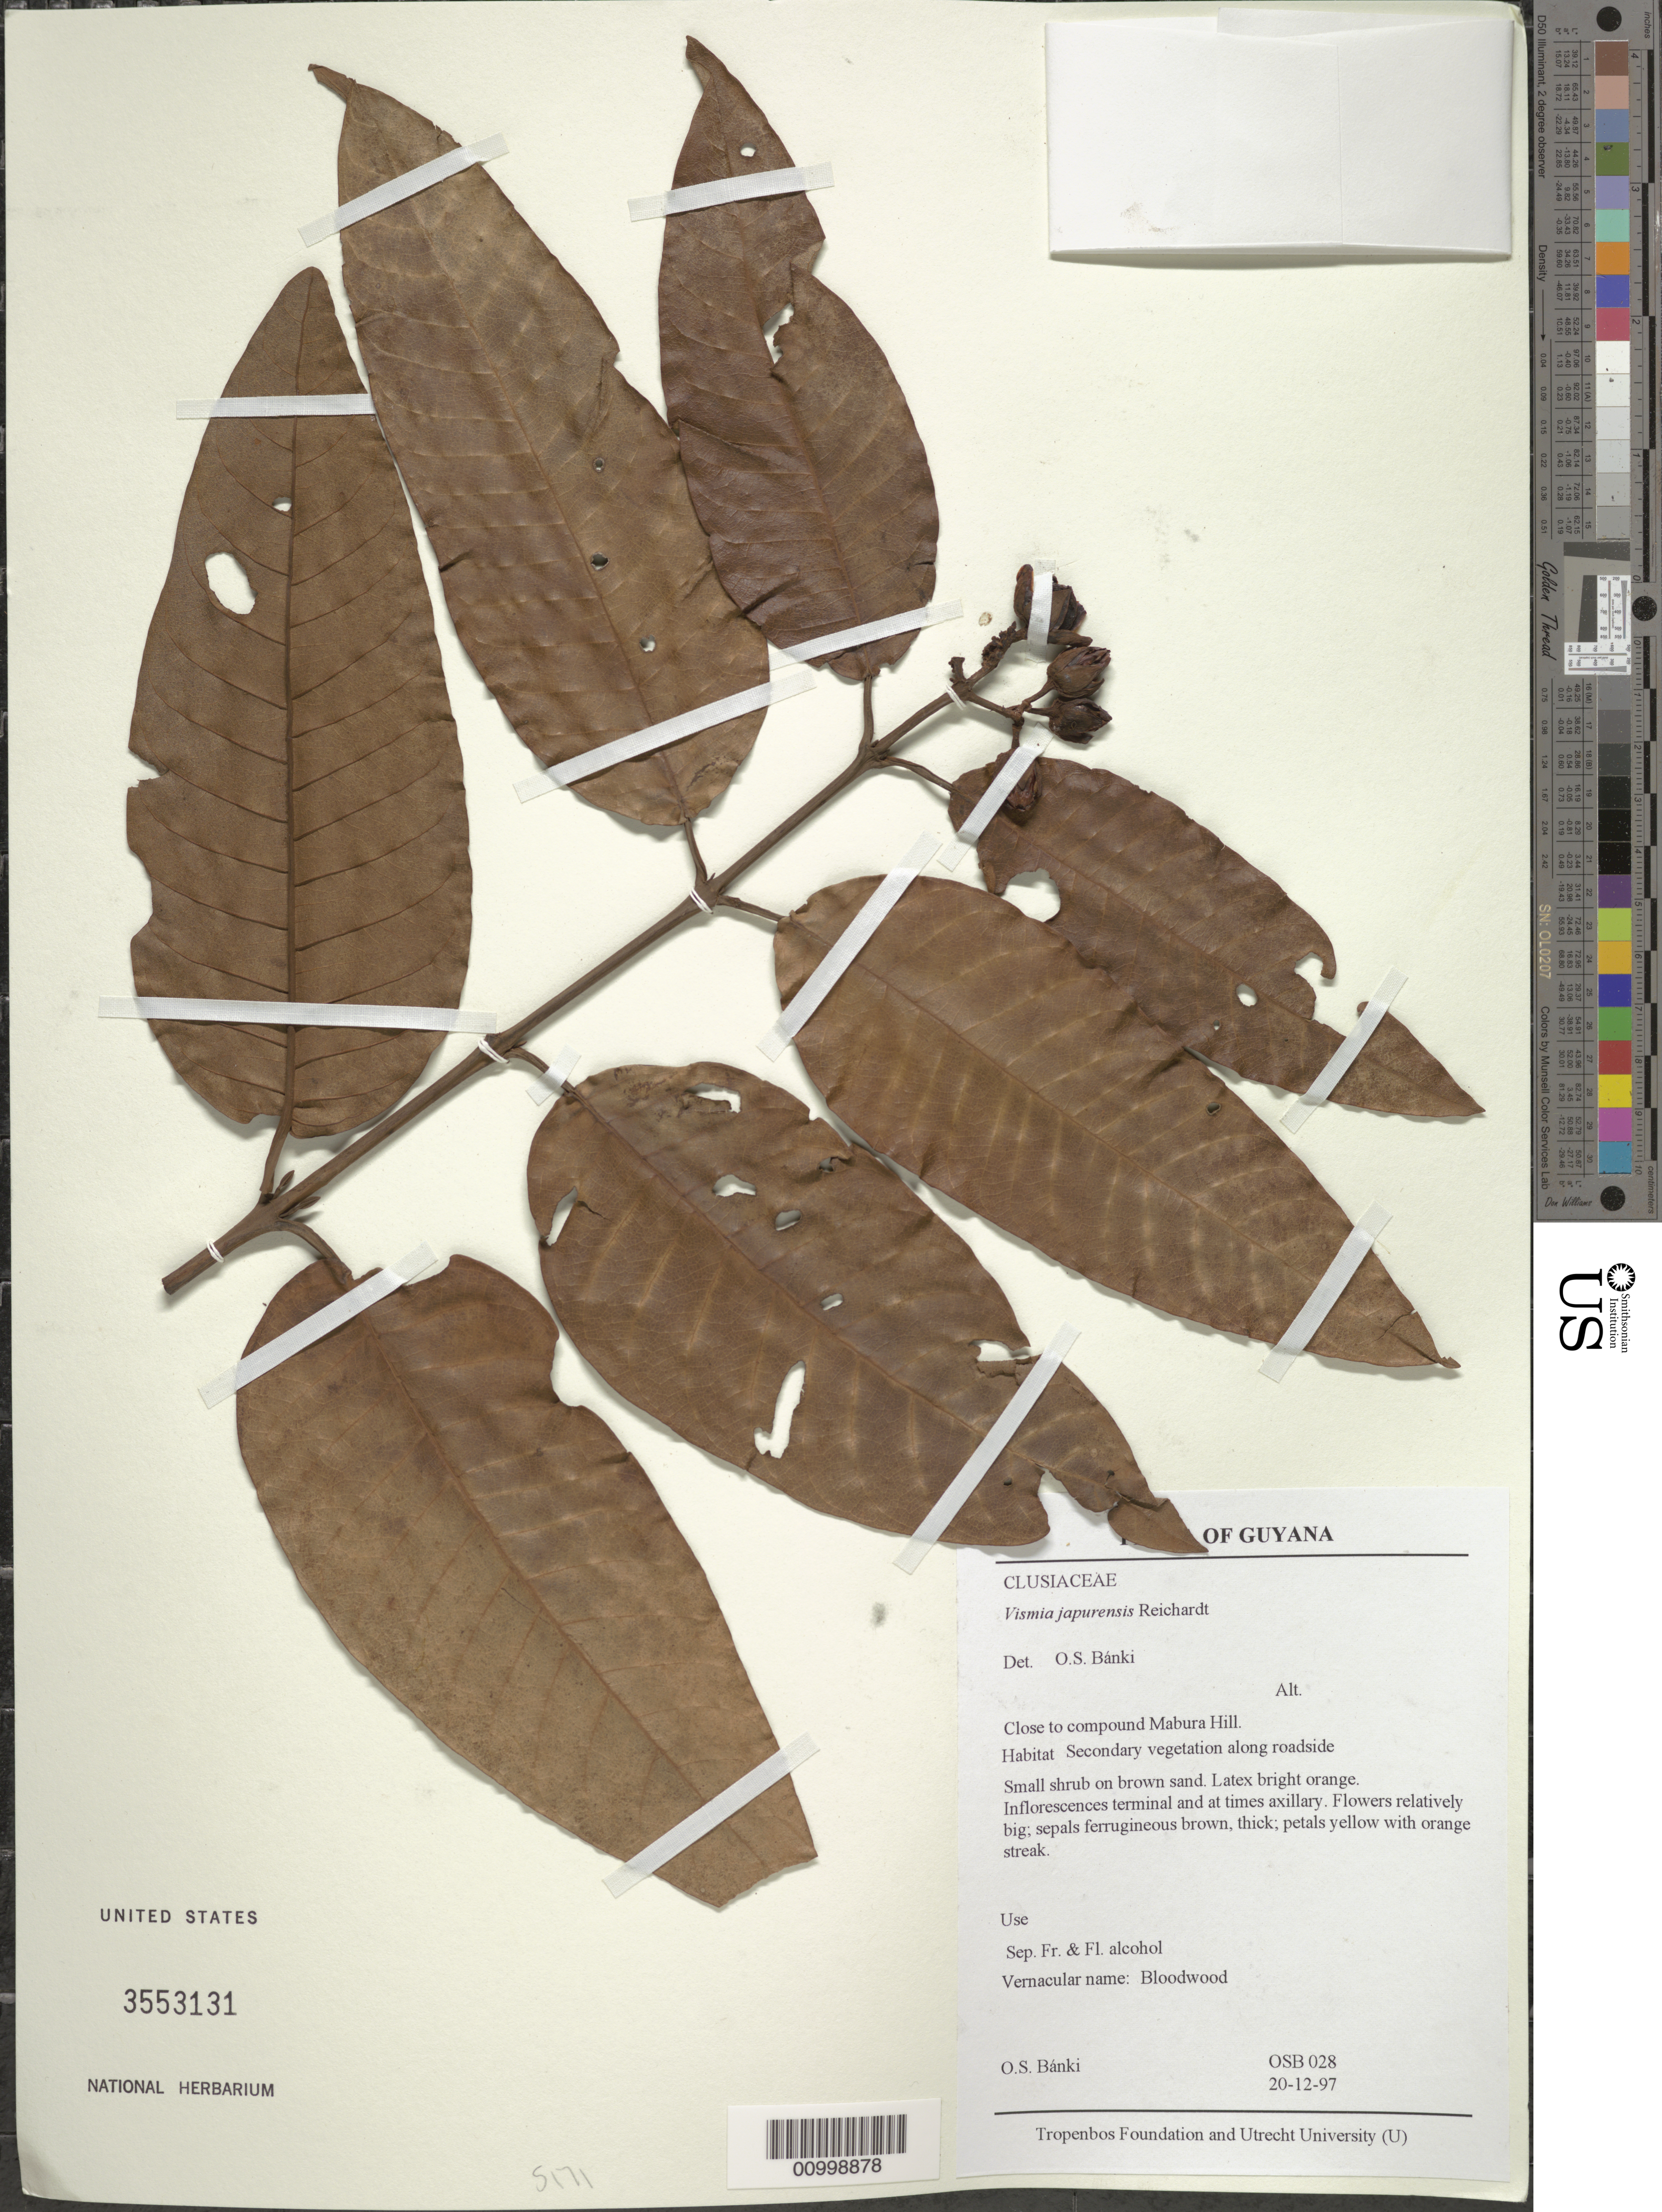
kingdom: Plantae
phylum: Tracheophyta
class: Magnoliopsida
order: Malpighiales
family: Hypericaceae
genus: Vismia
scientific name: Vismia japurensis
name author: Reichardt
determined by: Bánki, O. S.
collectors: O. Bánki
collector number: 28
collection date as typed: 20-Dec-97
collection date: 1997-12-20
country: Guyana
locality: Mabura Hill, close to compound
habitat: Secondary vegetation along roadside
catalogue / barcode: US 3553131